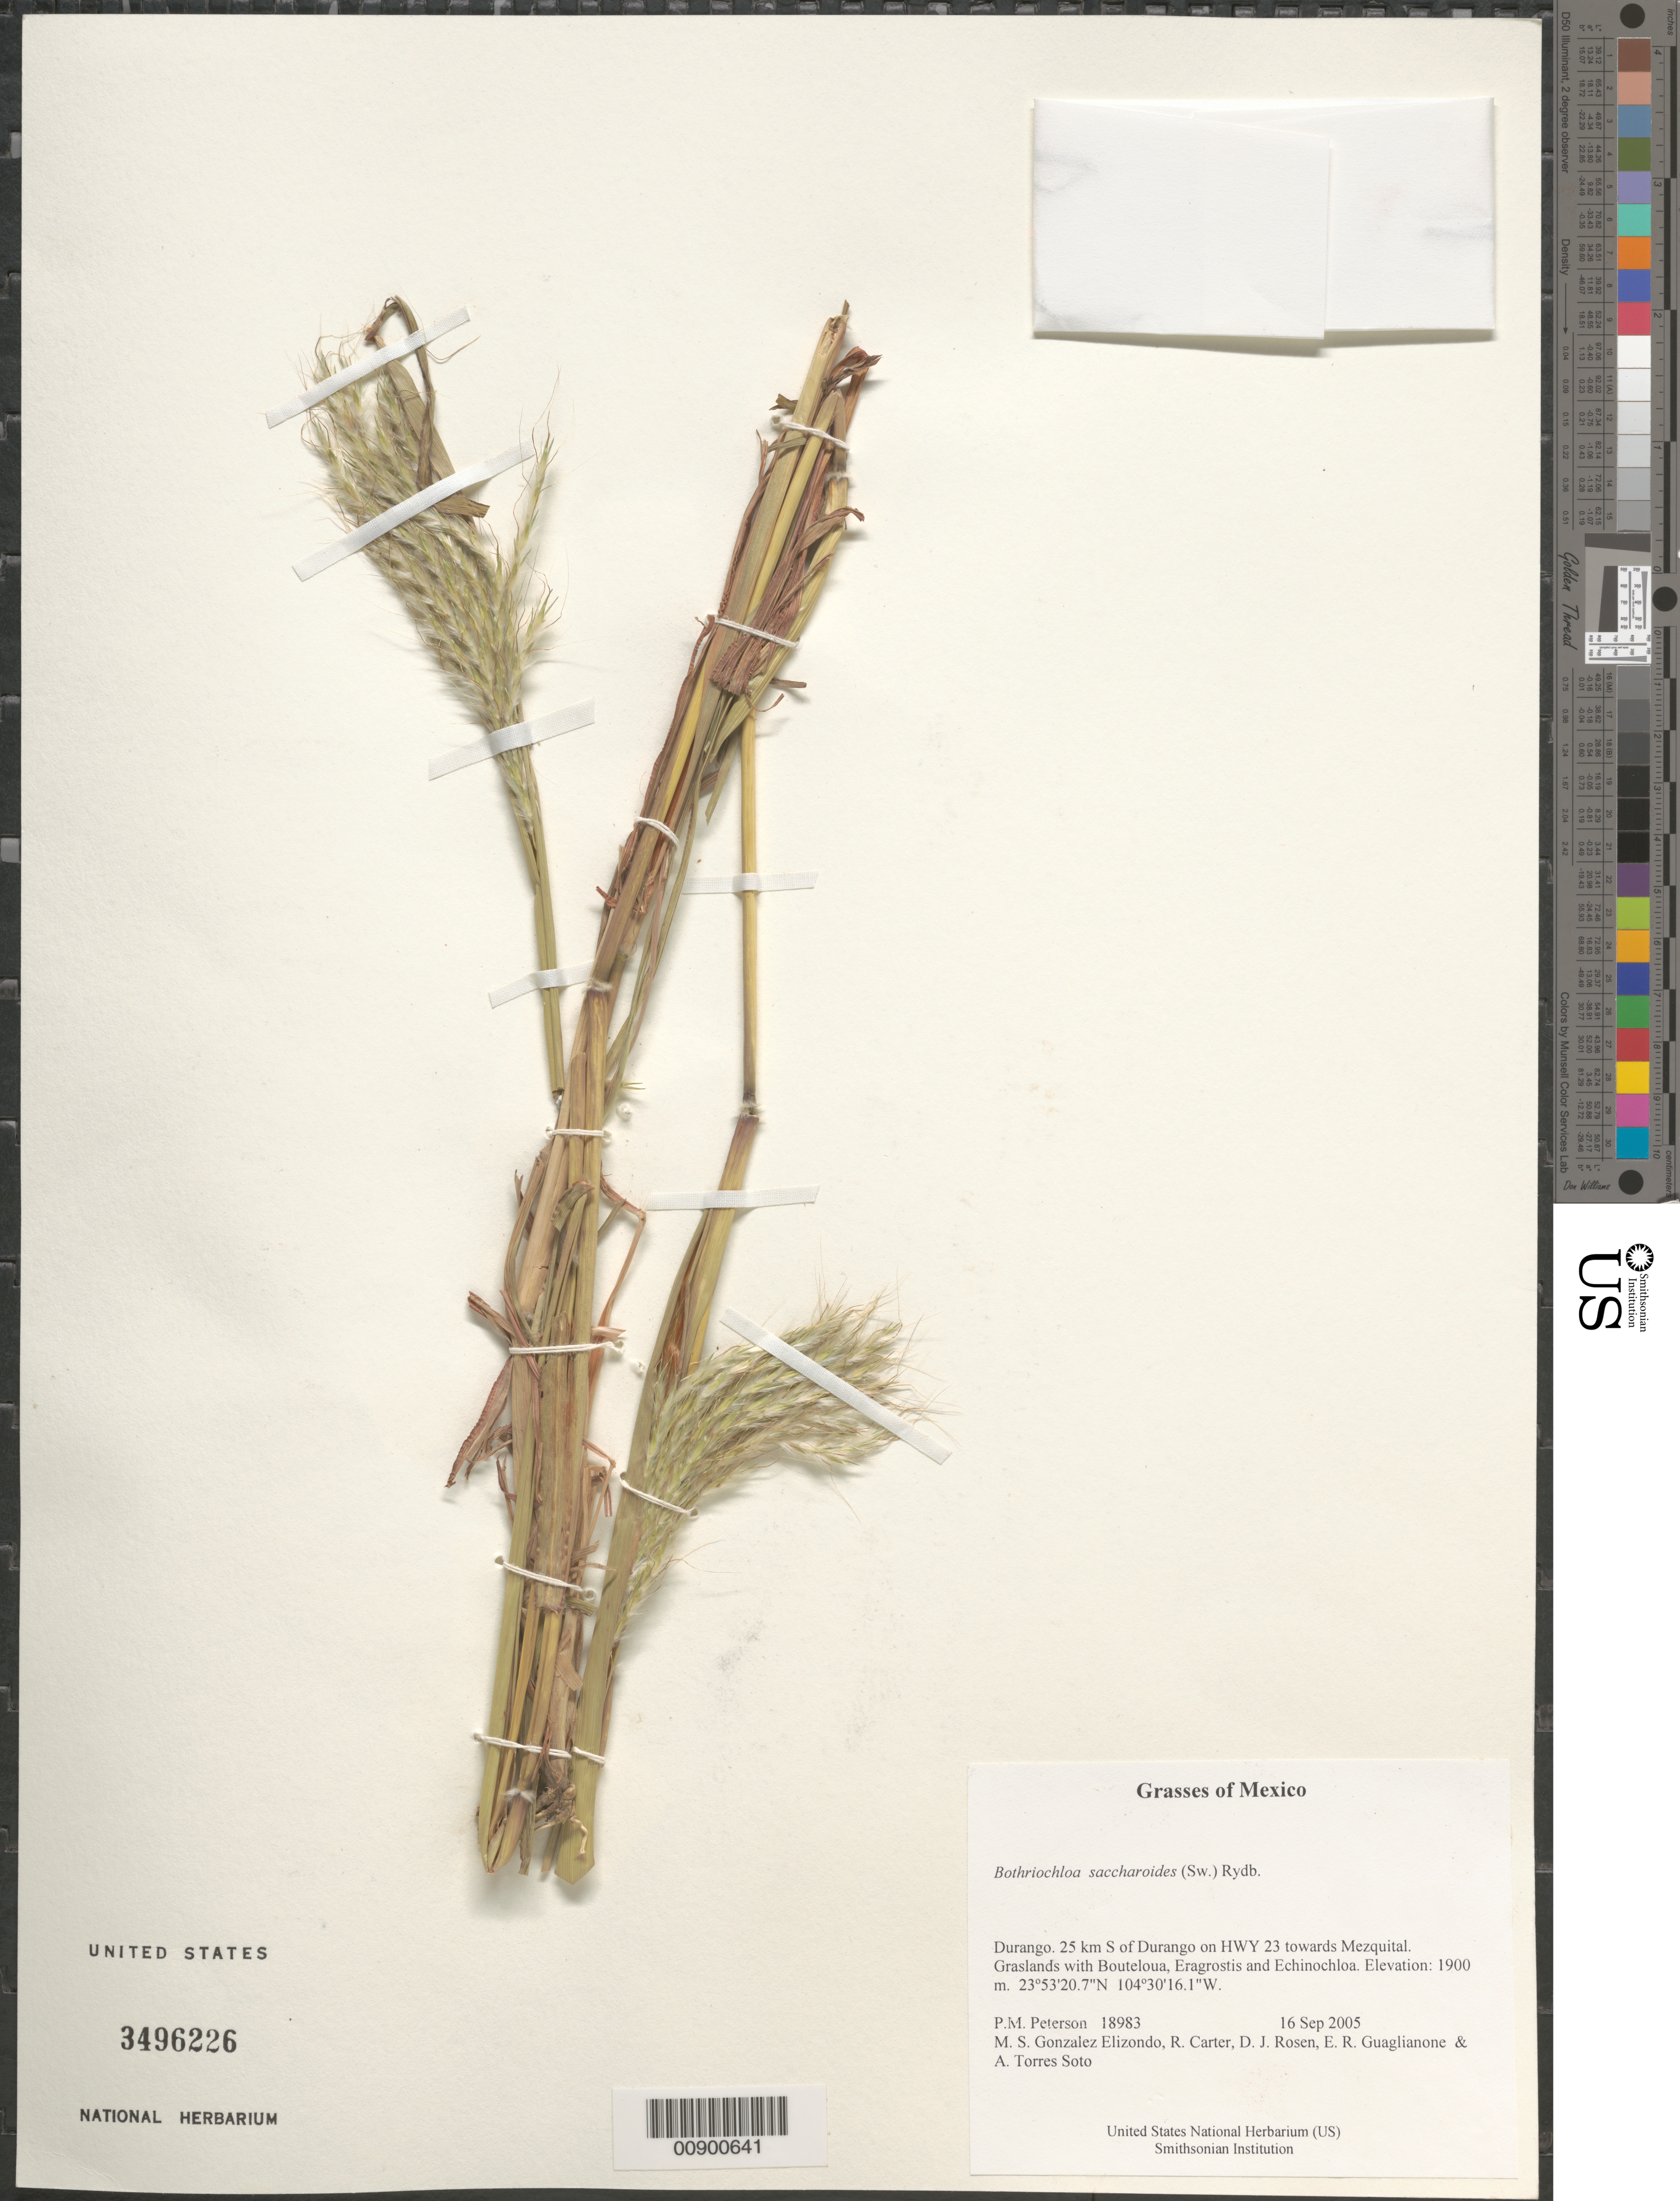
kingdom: Plantae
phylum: Tracheophyta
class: Liliopsida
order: Poales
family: Poaceae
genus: Bothriochloa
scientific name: Bothriochloa saccharoides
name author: (Sw.) Rydb.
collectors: P. M. Peterson, M. S. González-Elizondo, R. Carter, D. J. Rosen, E. R. Guaglianone & A. Torres Soto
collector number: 18983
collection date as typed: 16 Sep 2005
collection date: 2005-09-16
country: Mexico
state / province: Durango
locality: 25 km S of Durango on HWY 23 towards Mezquital. Graslands with Bouteloua, Eragrostis and Echinochloa.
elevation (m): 1900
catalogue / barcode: US 3496226